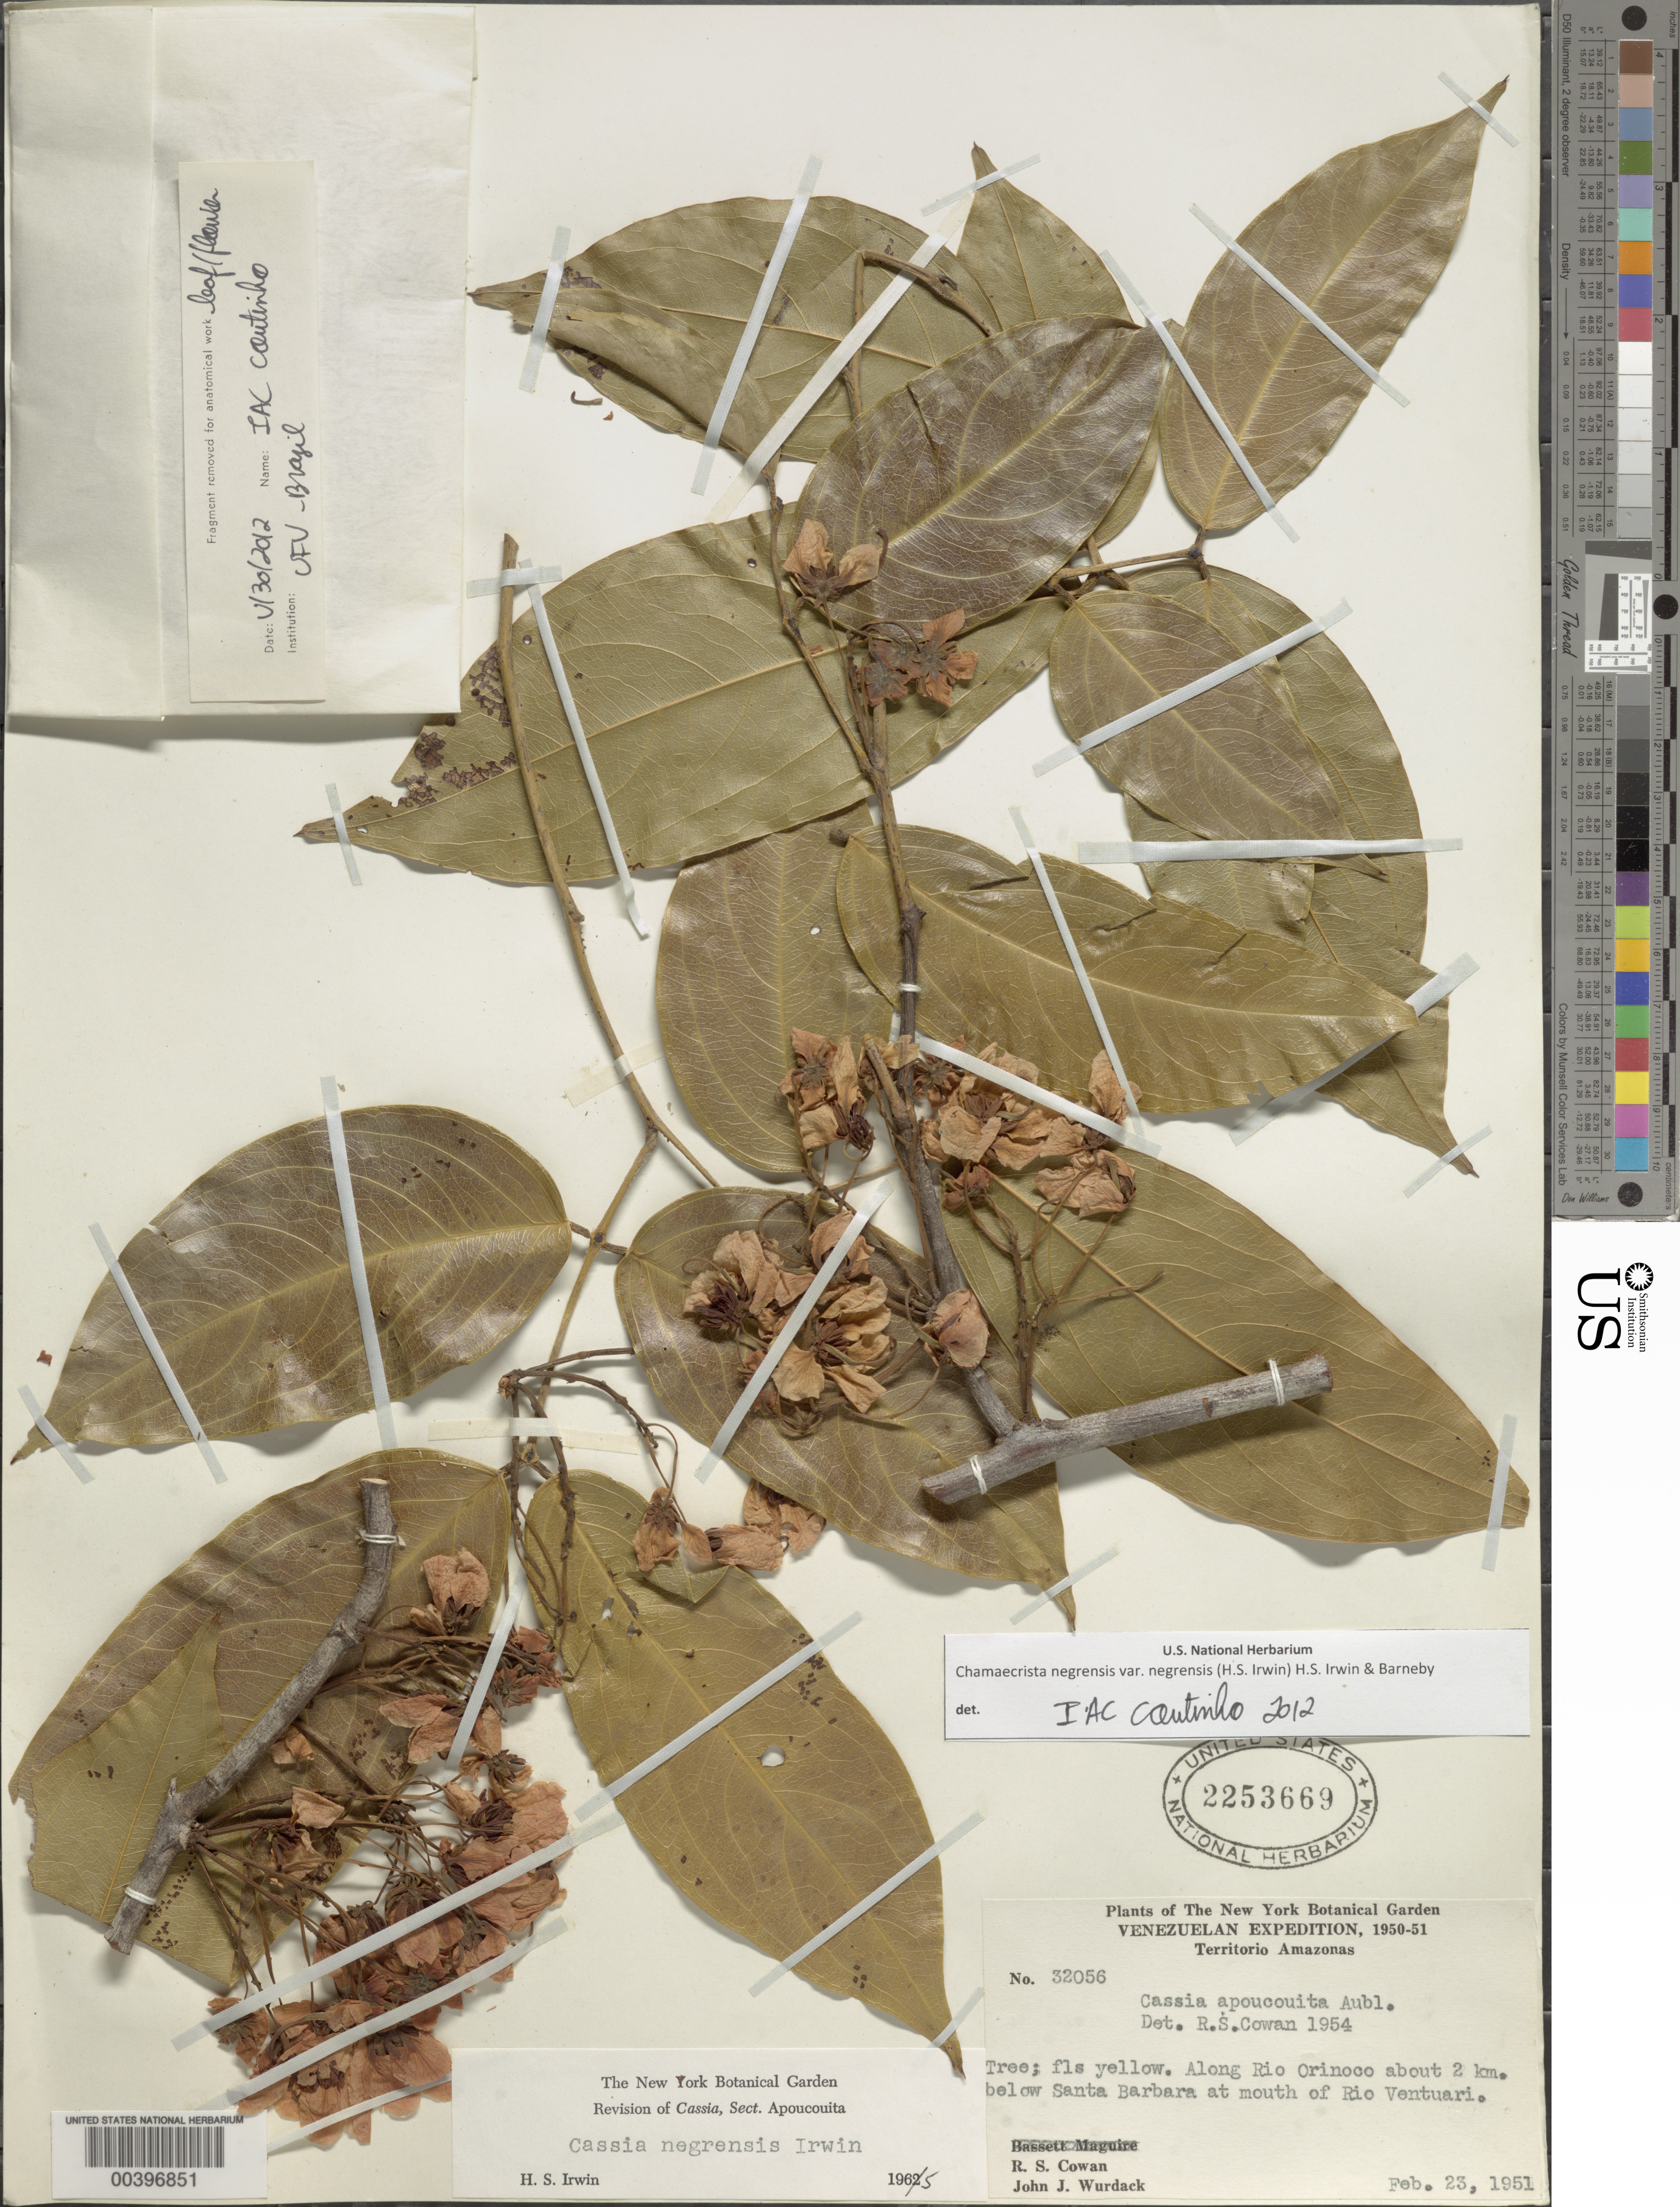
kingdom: Plantae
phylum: Tracheophyta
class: Magnoliopsida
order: Fabales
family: Fabaceae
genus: Chamaecrista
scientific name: Chamaecrista negrensis var. negrensis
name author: (H.S. Irwin) H.S. Irwin & Barneby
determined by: Coutinho, I. A. C.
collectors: R. S. Cowan & J. J. Wurdack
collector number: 32056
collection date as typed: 23 Feb 1951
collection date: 1951-02-23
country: Venezuela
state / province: Amazonas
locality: Along Rio Orinoco about 2 km below Santa Barbara at mouth of Rio Ventuari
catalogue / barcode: US 2253669